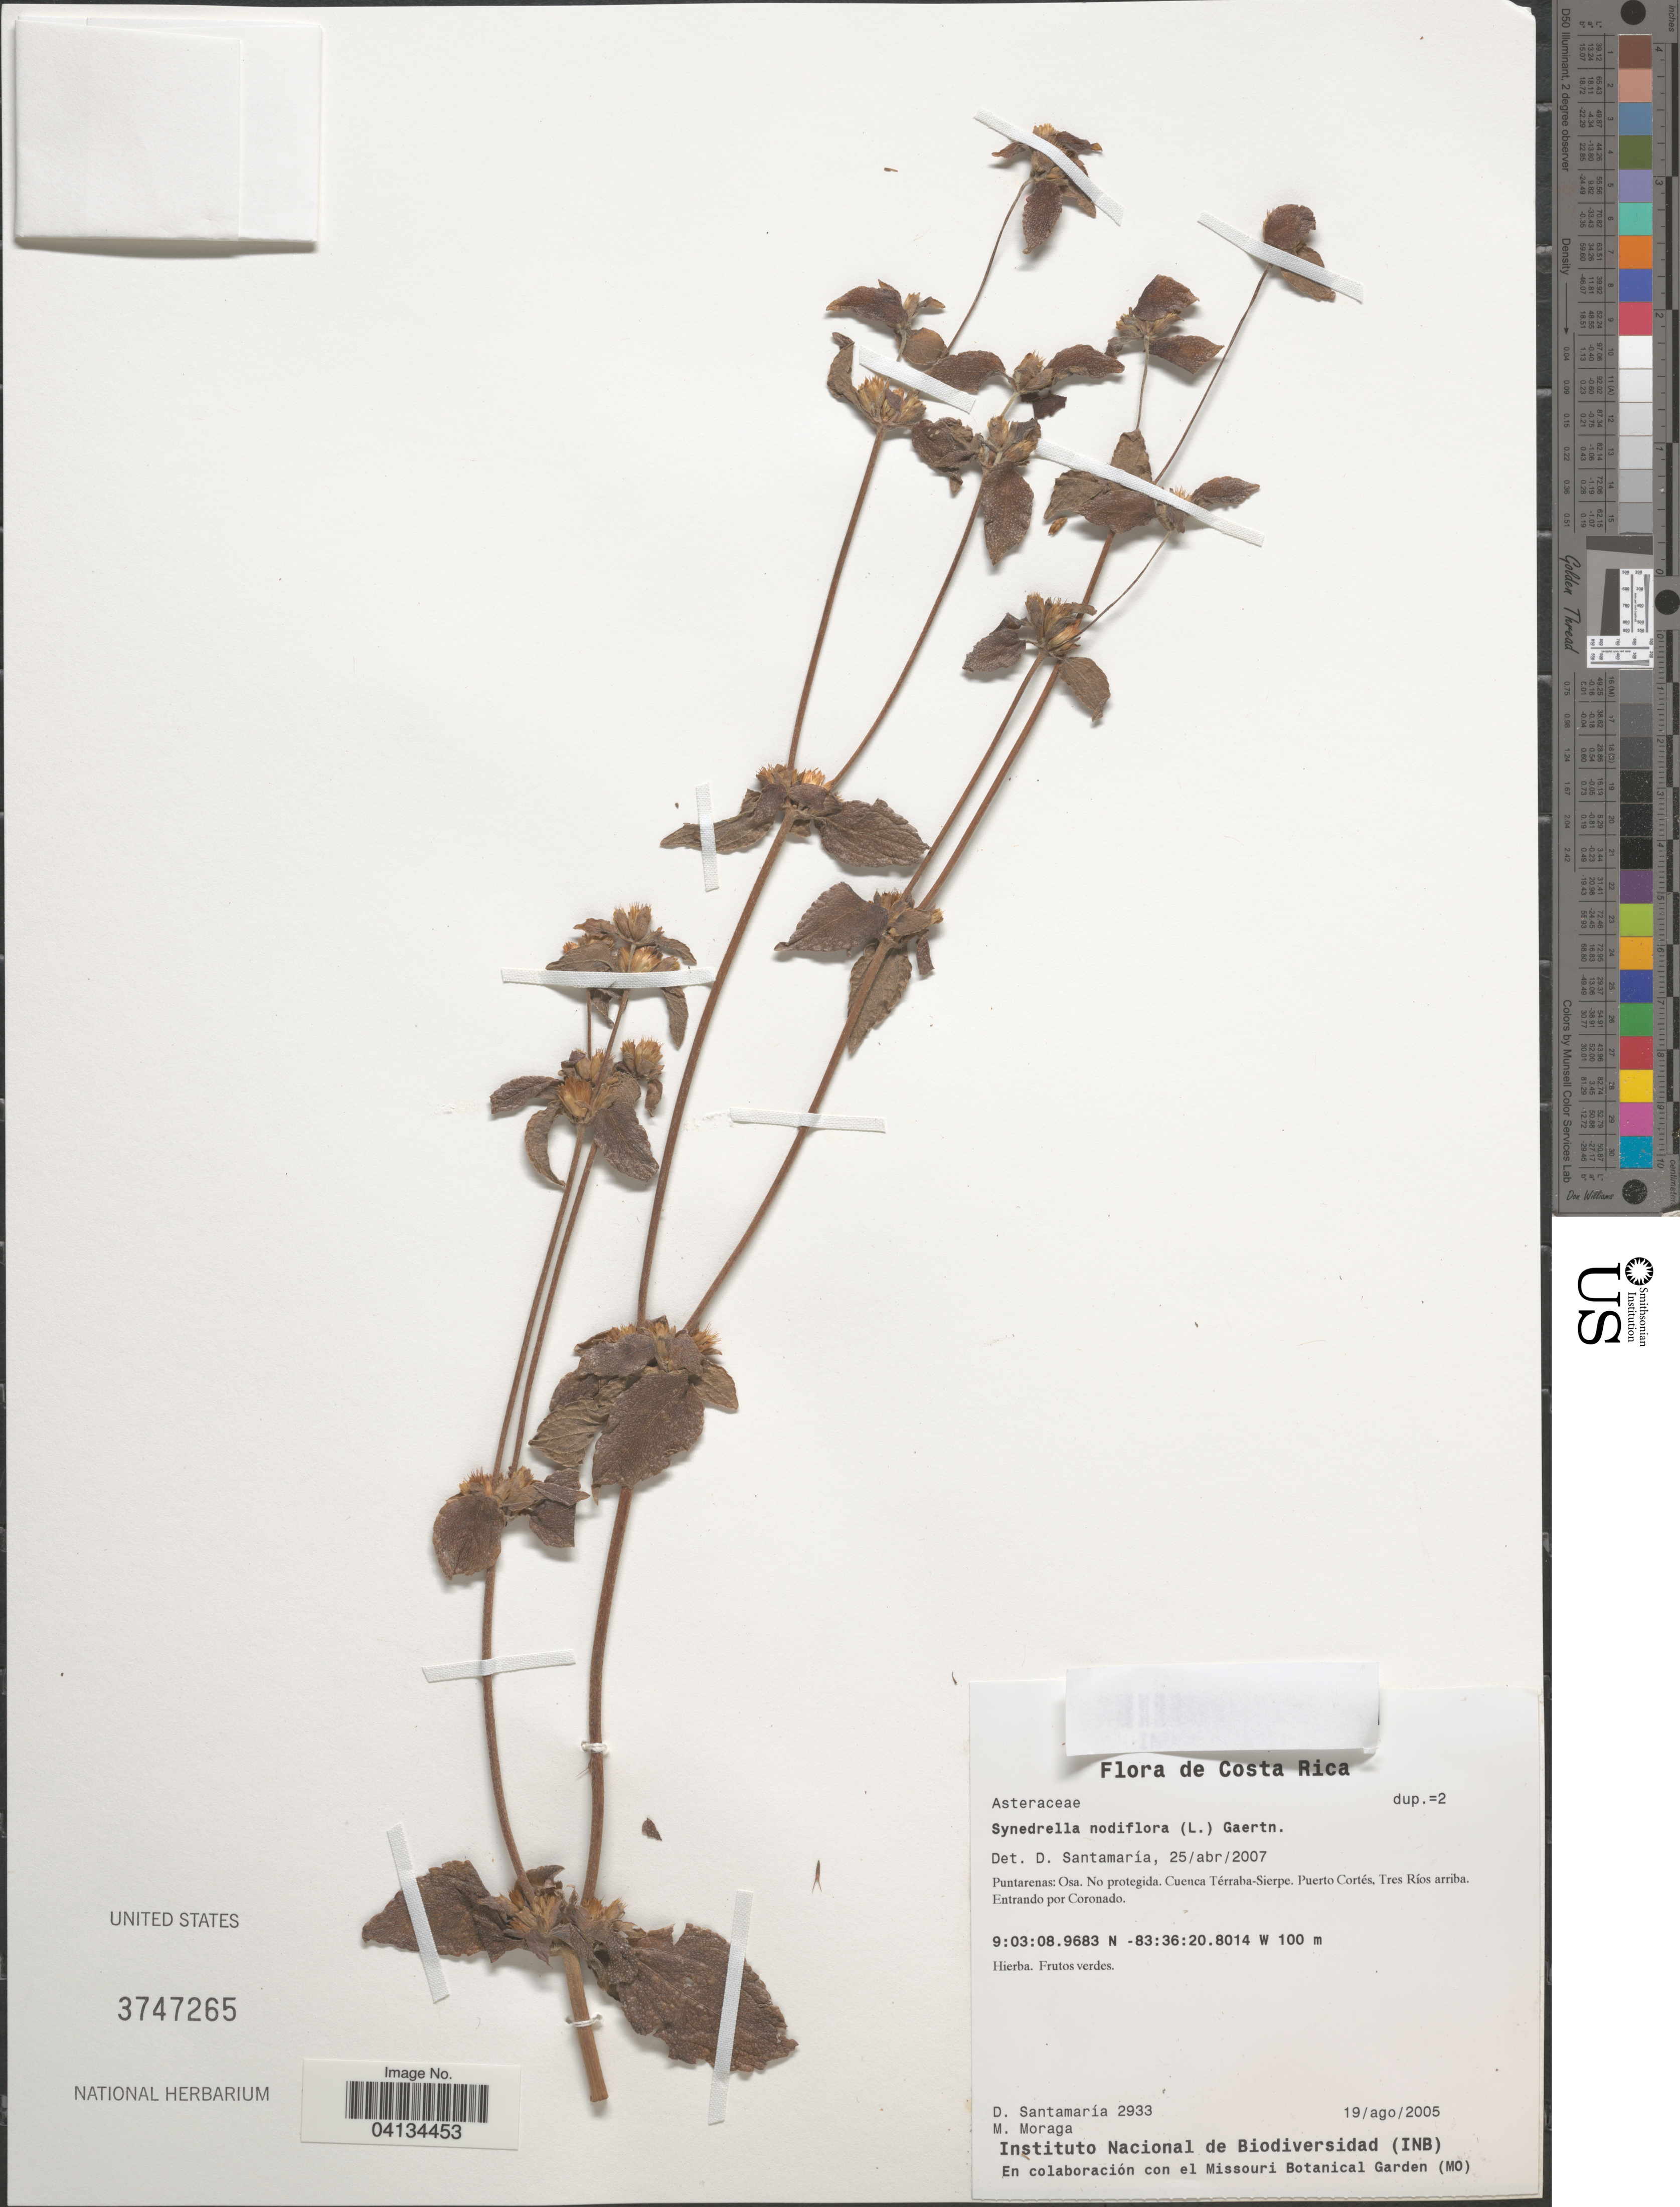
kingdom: Plantae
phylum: Tracheophyta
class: Magnoliopsida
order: Asterales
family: Asteraceae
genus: Synedrella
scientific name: Synedrella nodiflora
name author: (L.) Gaertn.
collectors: D. Santamaria & M. Moraga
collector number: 2933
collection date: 2005-08-19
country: Costa Rica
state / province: Puntarenas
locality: Osa. No protegida. Cuenca Térraba-Sierpe. Puerto Cortés, Tres Ríos arriba. Entrando por Coronado.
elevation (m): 100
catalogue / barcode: US 3747265